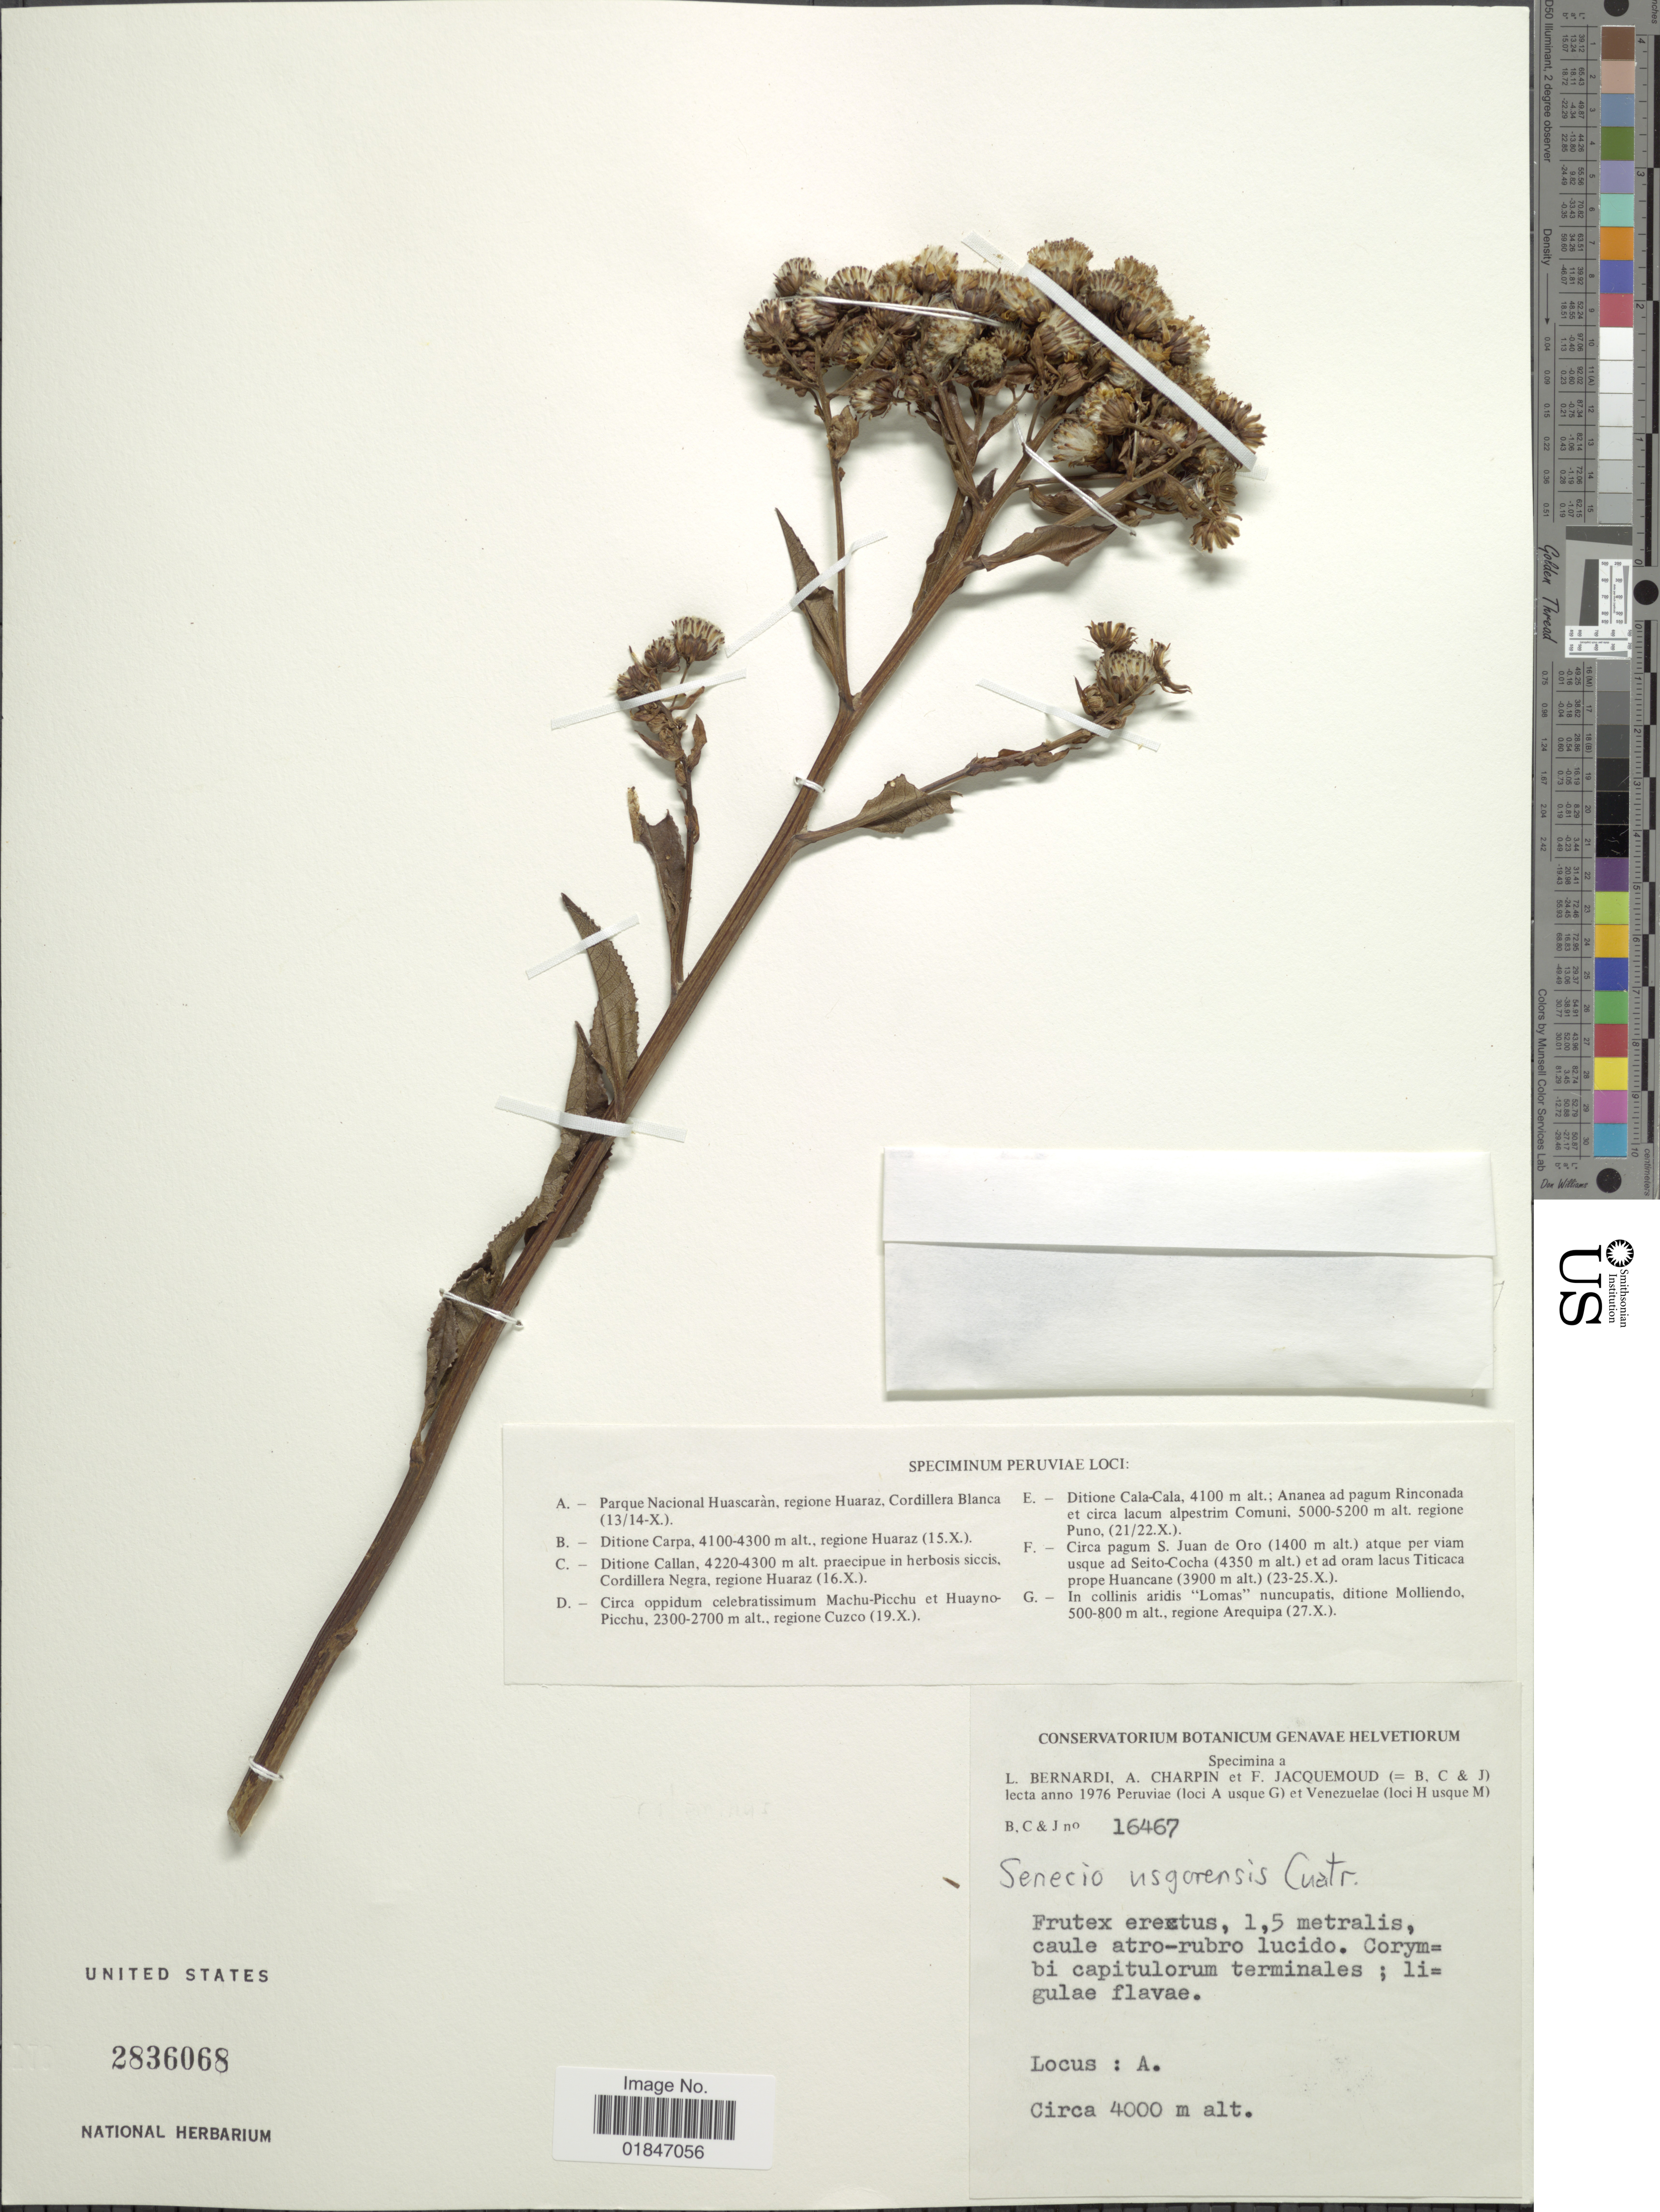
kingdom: Plantae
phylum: Tracheophyta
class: Magnoliopsida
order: Asterales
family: Asteraceae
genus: Dendrophorbium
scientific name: Dendrophorbium usgorense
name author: (Cuatrec.) C. Jeffrey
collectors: L. Bernardi, A. Charpin & F. Jacquemoud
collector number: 16467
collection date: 1976-10-13/1976-10-14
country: Peru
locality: Parque Nacional Huascaran, regione Huaraz, Cordillera Blanca.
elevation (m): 4000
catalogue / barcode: US 2836068